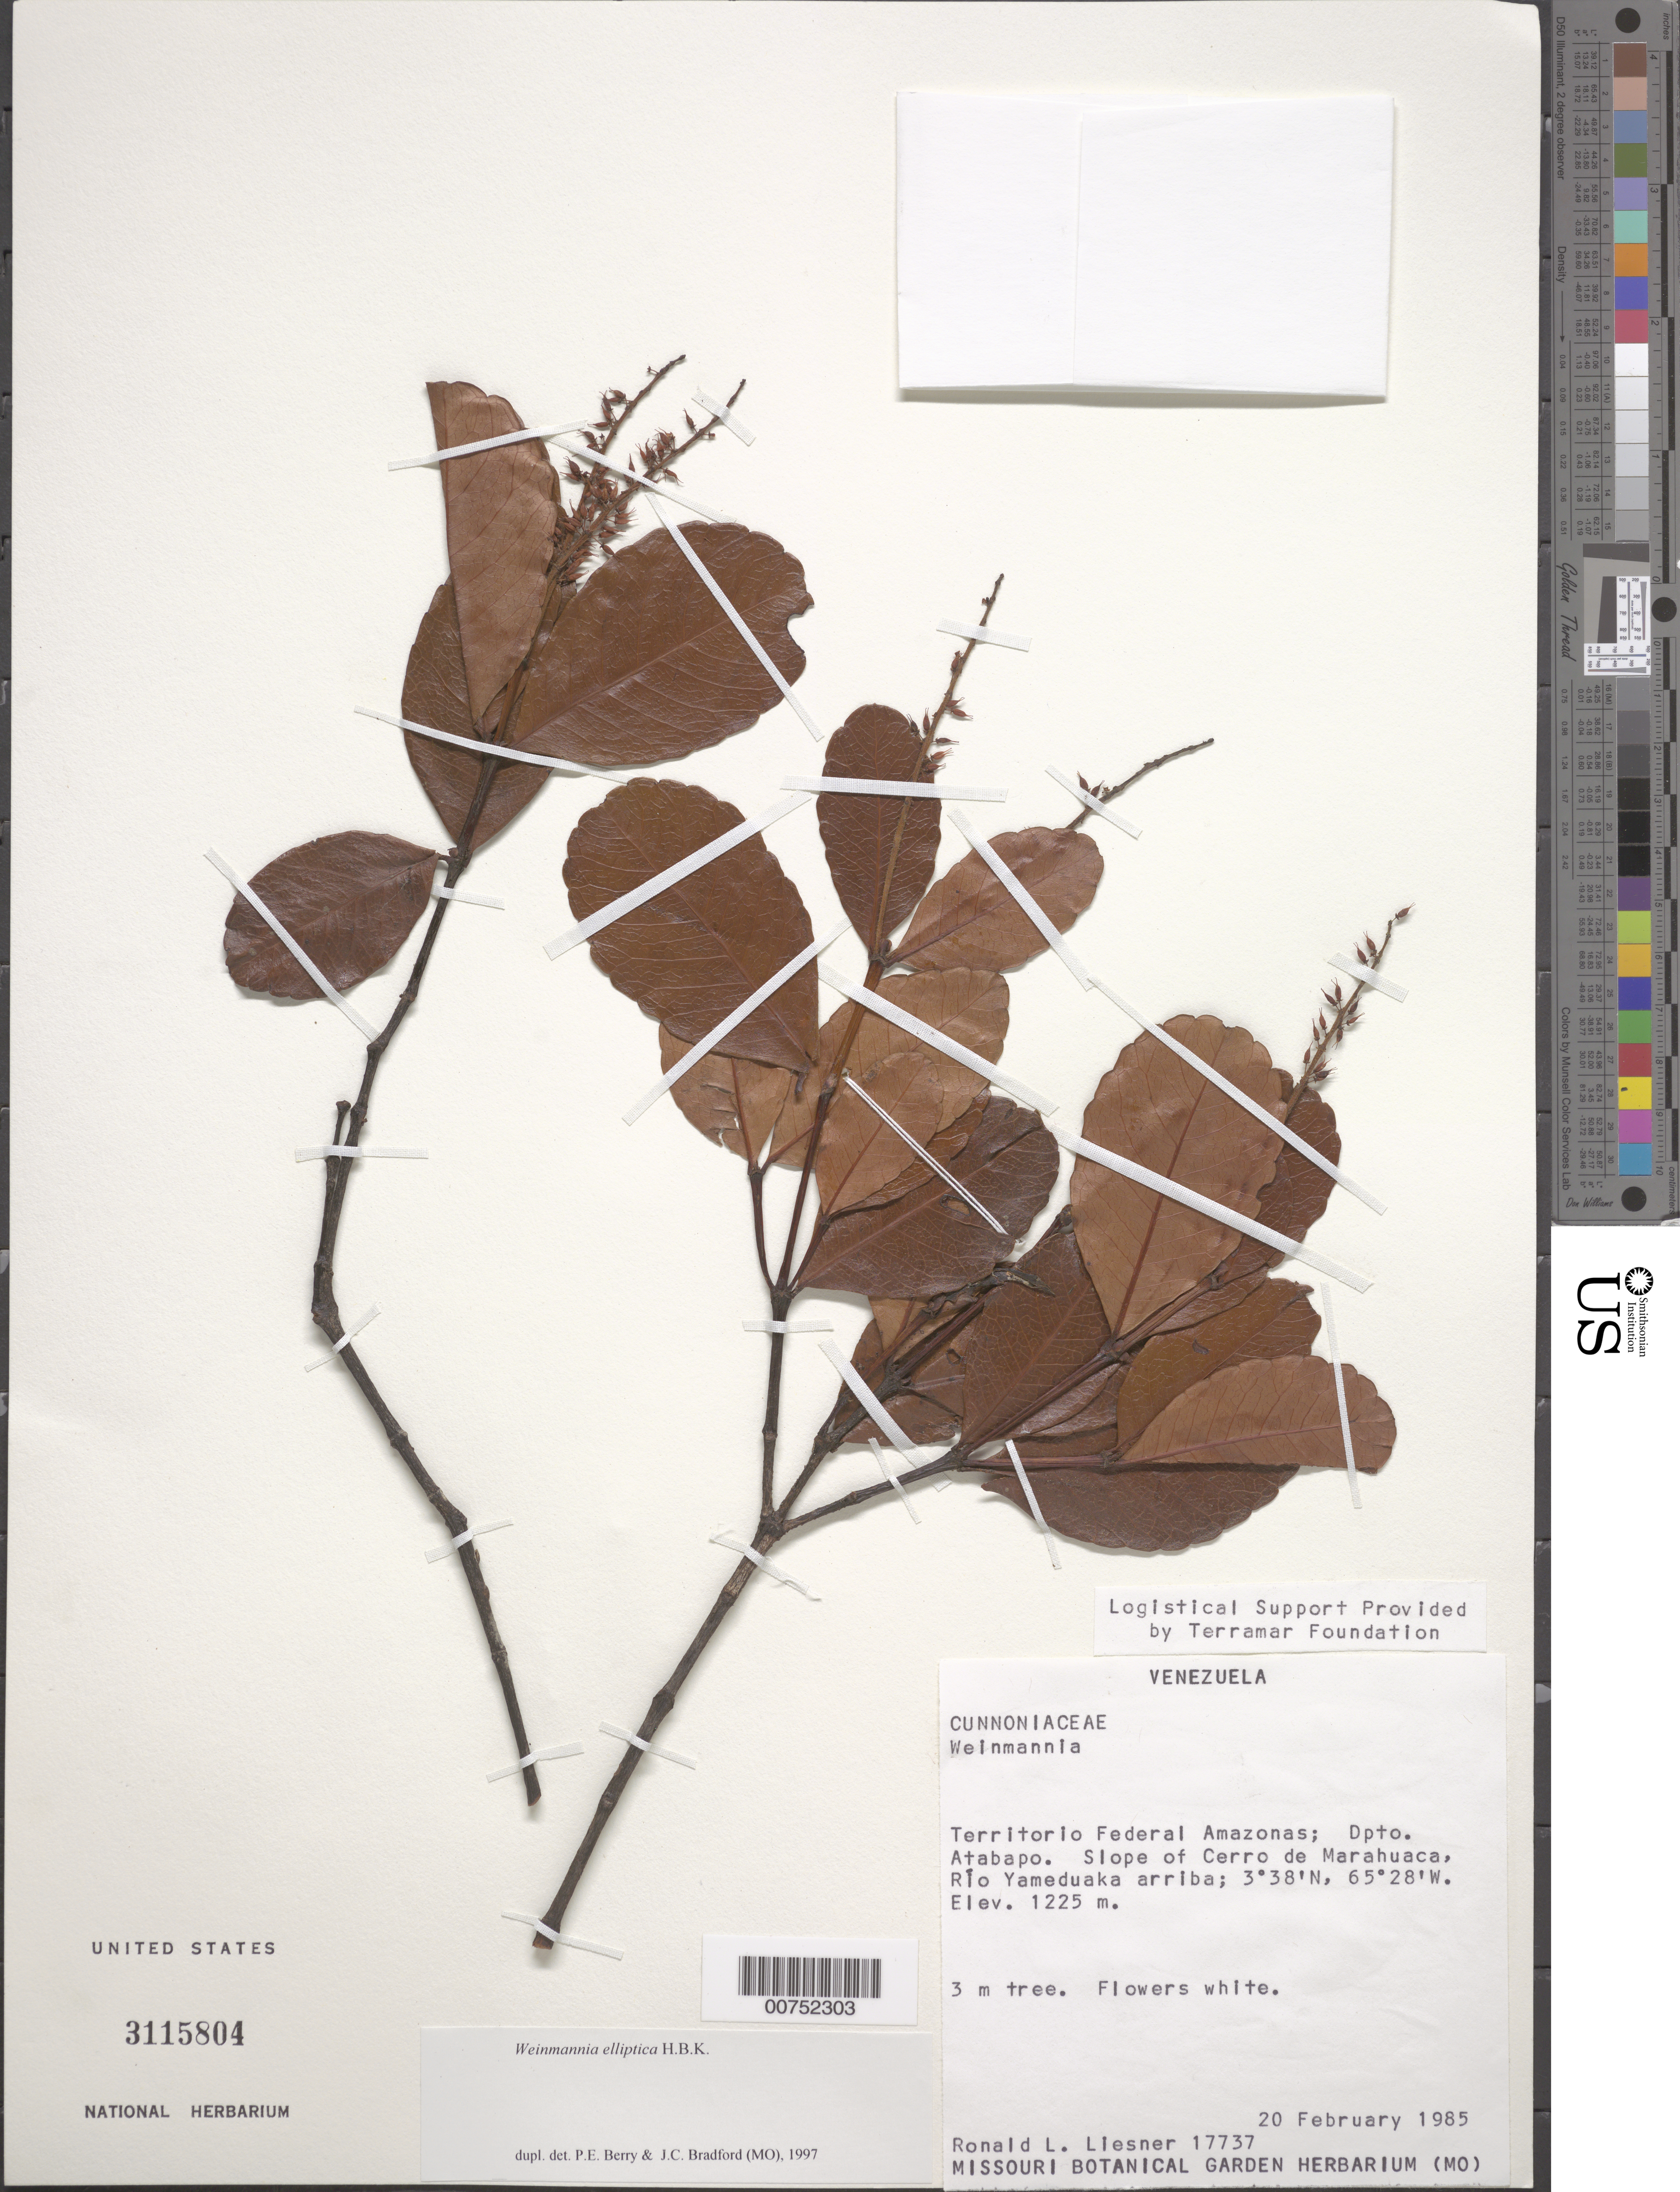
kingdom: Plantae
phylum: Tracheophyta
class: Magnoliopsida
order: Oxalidales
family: Cunoniaceae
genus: Weinmannia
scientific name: Weinmannia elliptica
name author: Kunth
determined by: Berry, P. E.; Bradford, J. C.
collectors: R. L. Liesner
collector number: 17737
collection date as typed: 20-Feb-85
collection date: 1985-02-20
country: Venezuela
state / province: Amazonas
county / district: Atabapo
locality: Cerro de Marahuaca slope, Río Yameduaka arriba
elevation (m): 1225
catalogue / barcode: US 3115804